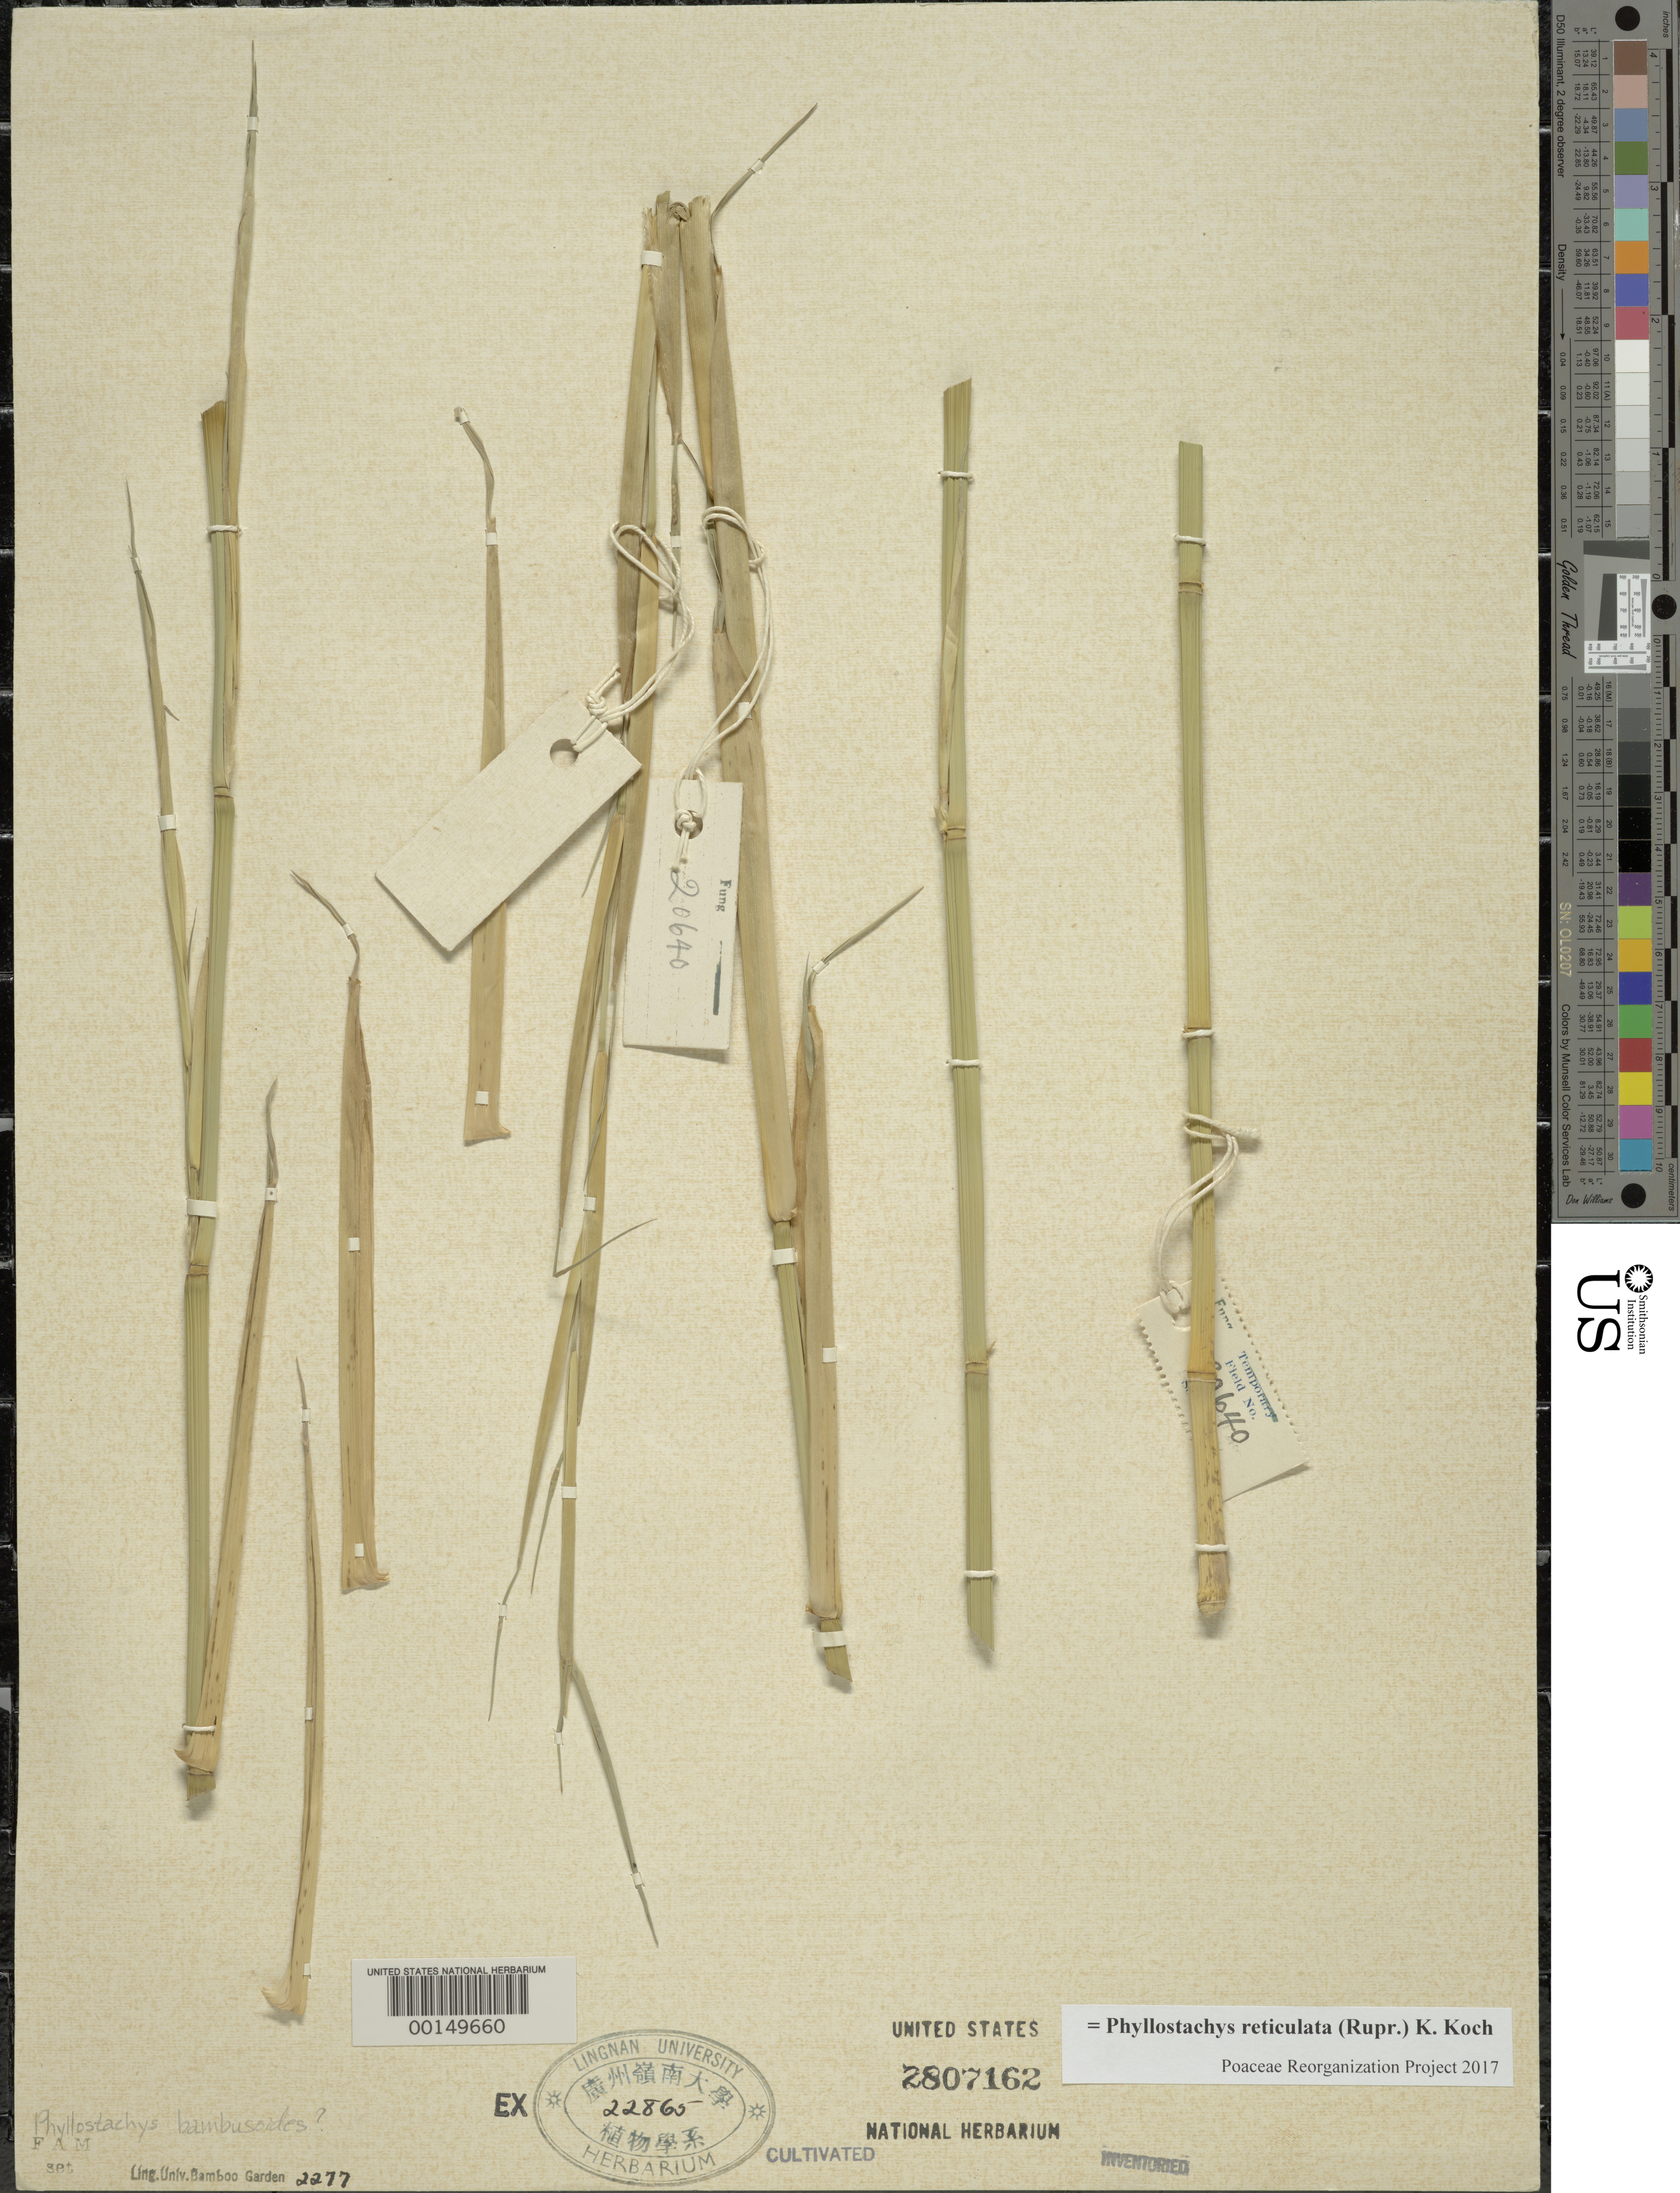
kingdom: Plantae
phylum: Tracheophyta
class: Liliopsida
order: Poales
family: Poaceae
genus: Phyllostachys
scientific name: Phyllostachys reticulata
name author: (Rupr.) K. Koch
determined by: Poaceae Reorganization Project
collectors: H. L. Fung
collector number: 20640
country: China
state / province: Guangdong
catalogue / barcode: US 2807162